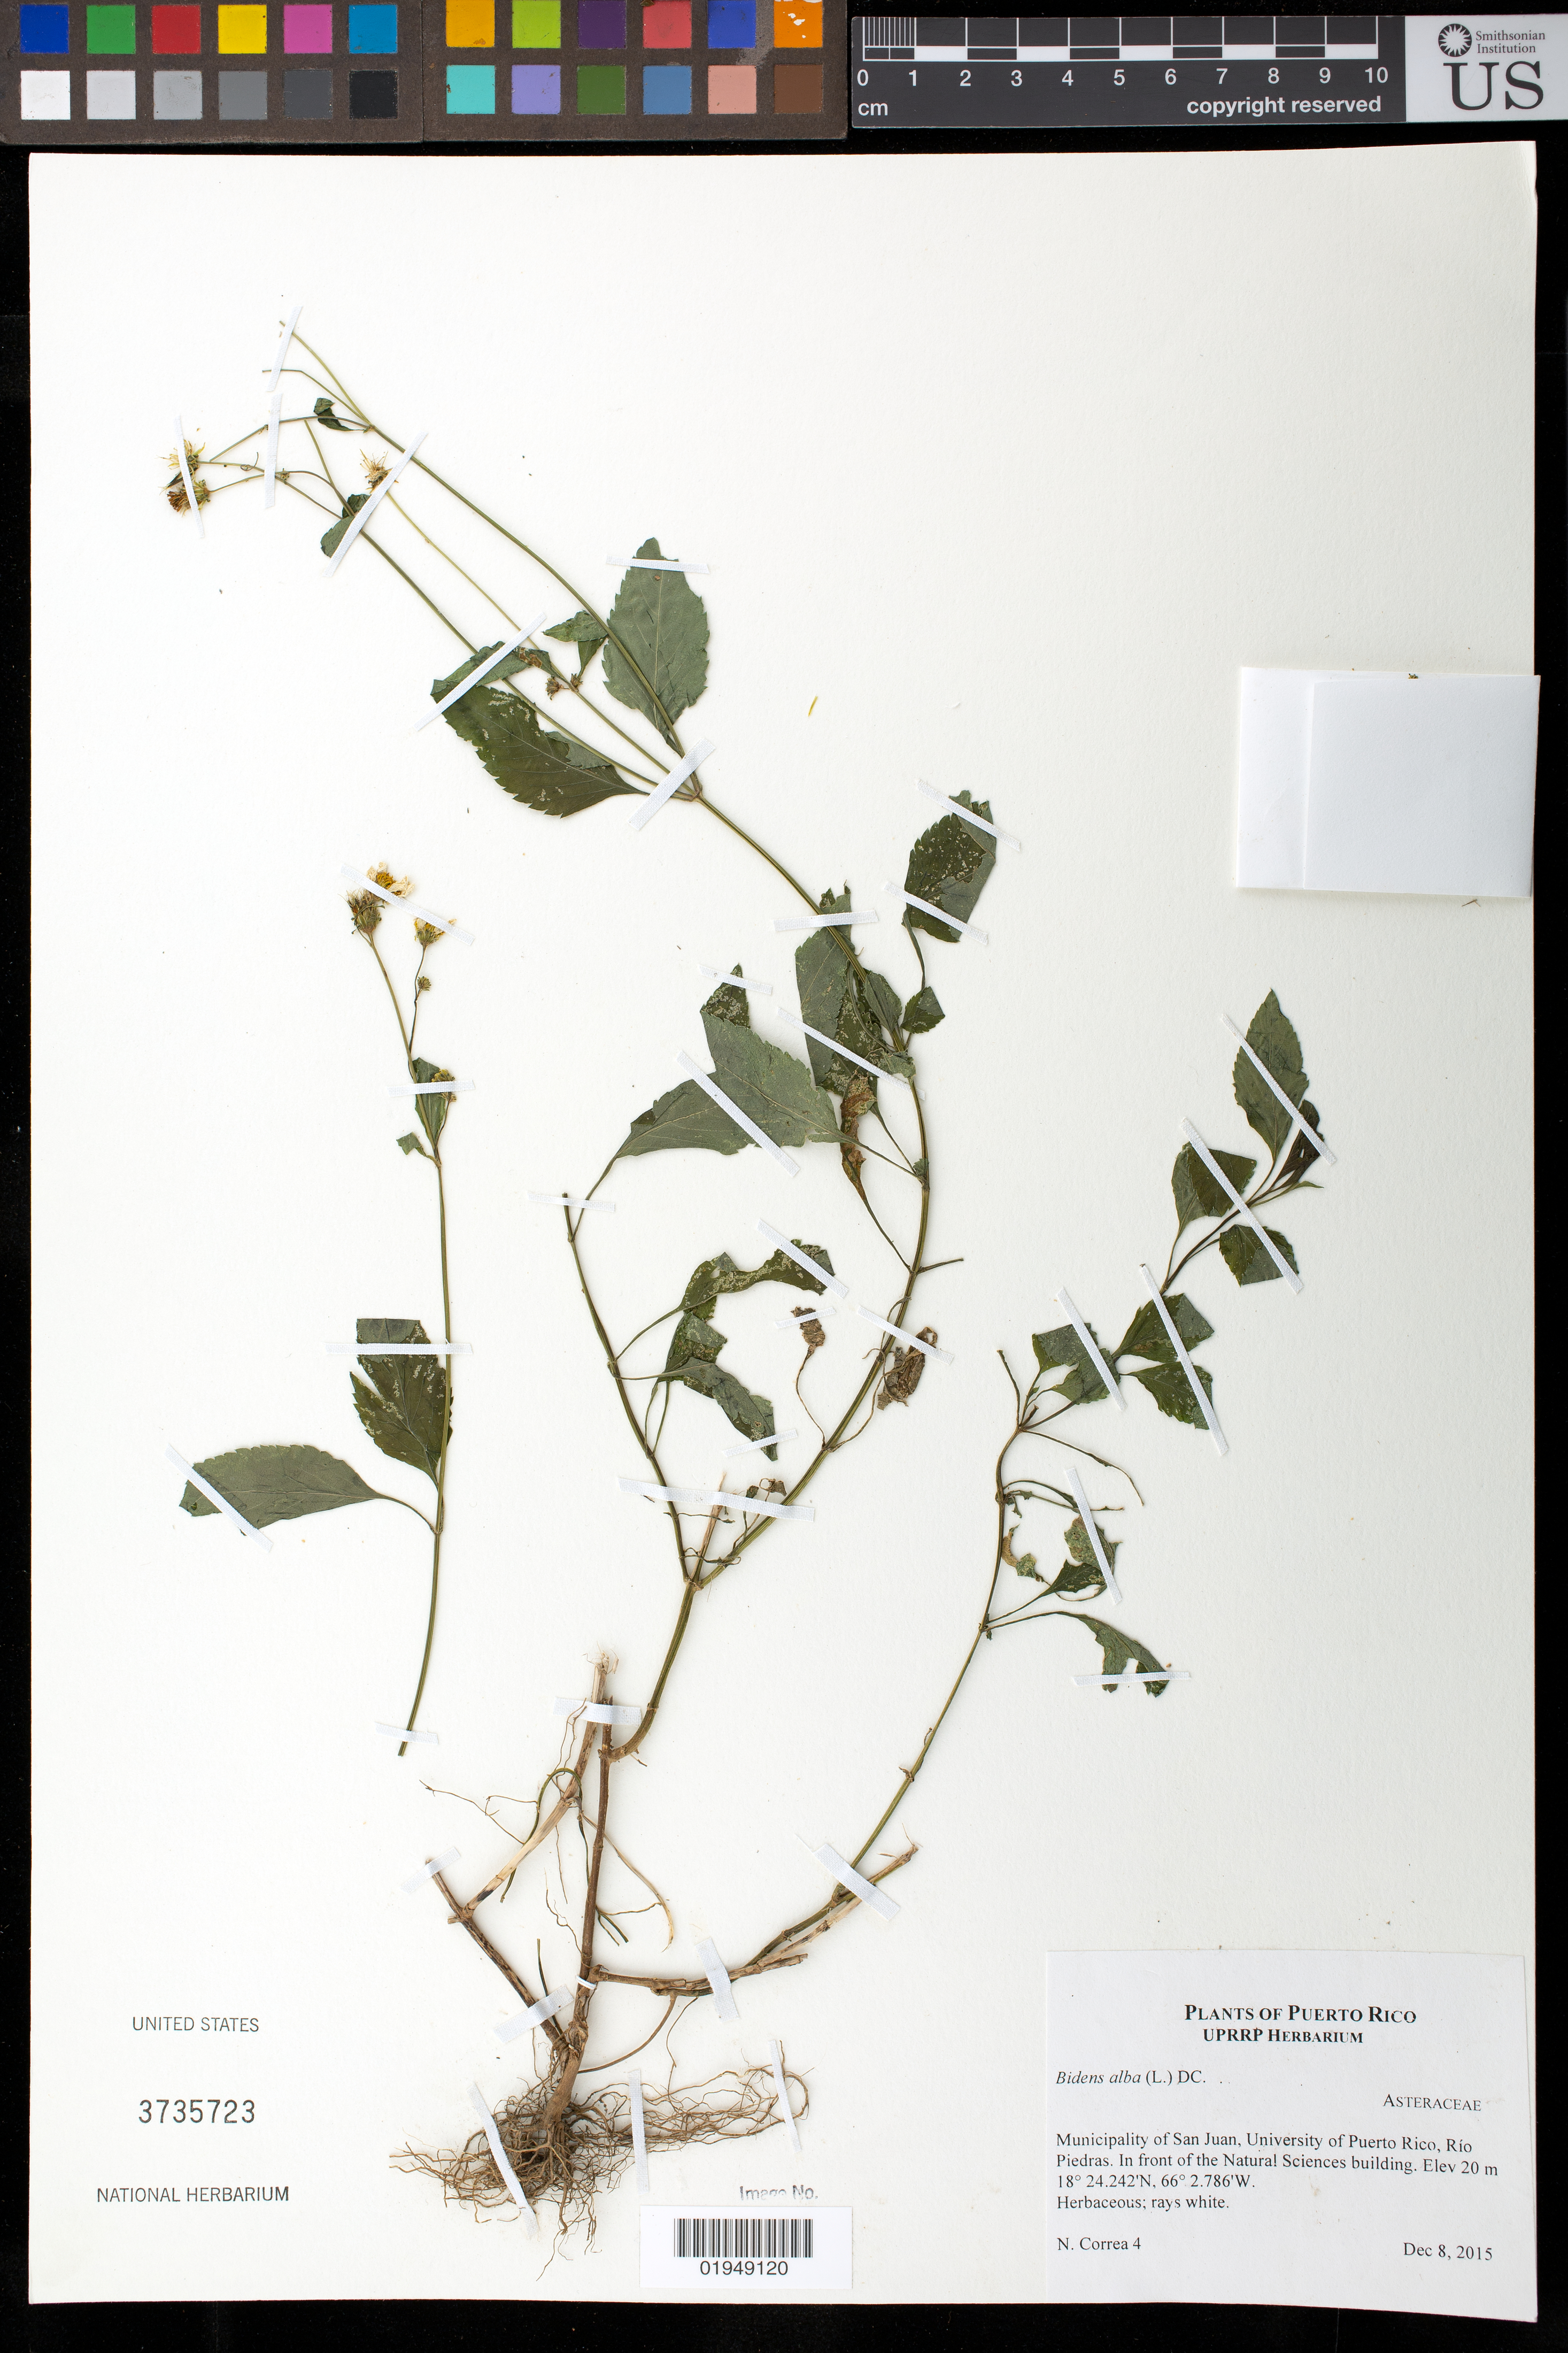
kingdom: Plantae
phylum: Tracheophyta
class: Magnoliopsida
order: Asterales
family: Asteraceae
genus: Bidens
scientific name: Bidens alba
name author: (L.) DC.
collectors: N. Correa & J. D. Ackerman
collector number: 4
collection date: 2015-12-08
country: Puerto Rico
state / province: San Juan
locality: In front of the Natural Sciences building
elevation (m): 20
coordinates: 18 24.242 N, 66 2.786 W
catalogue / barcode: US 3735723